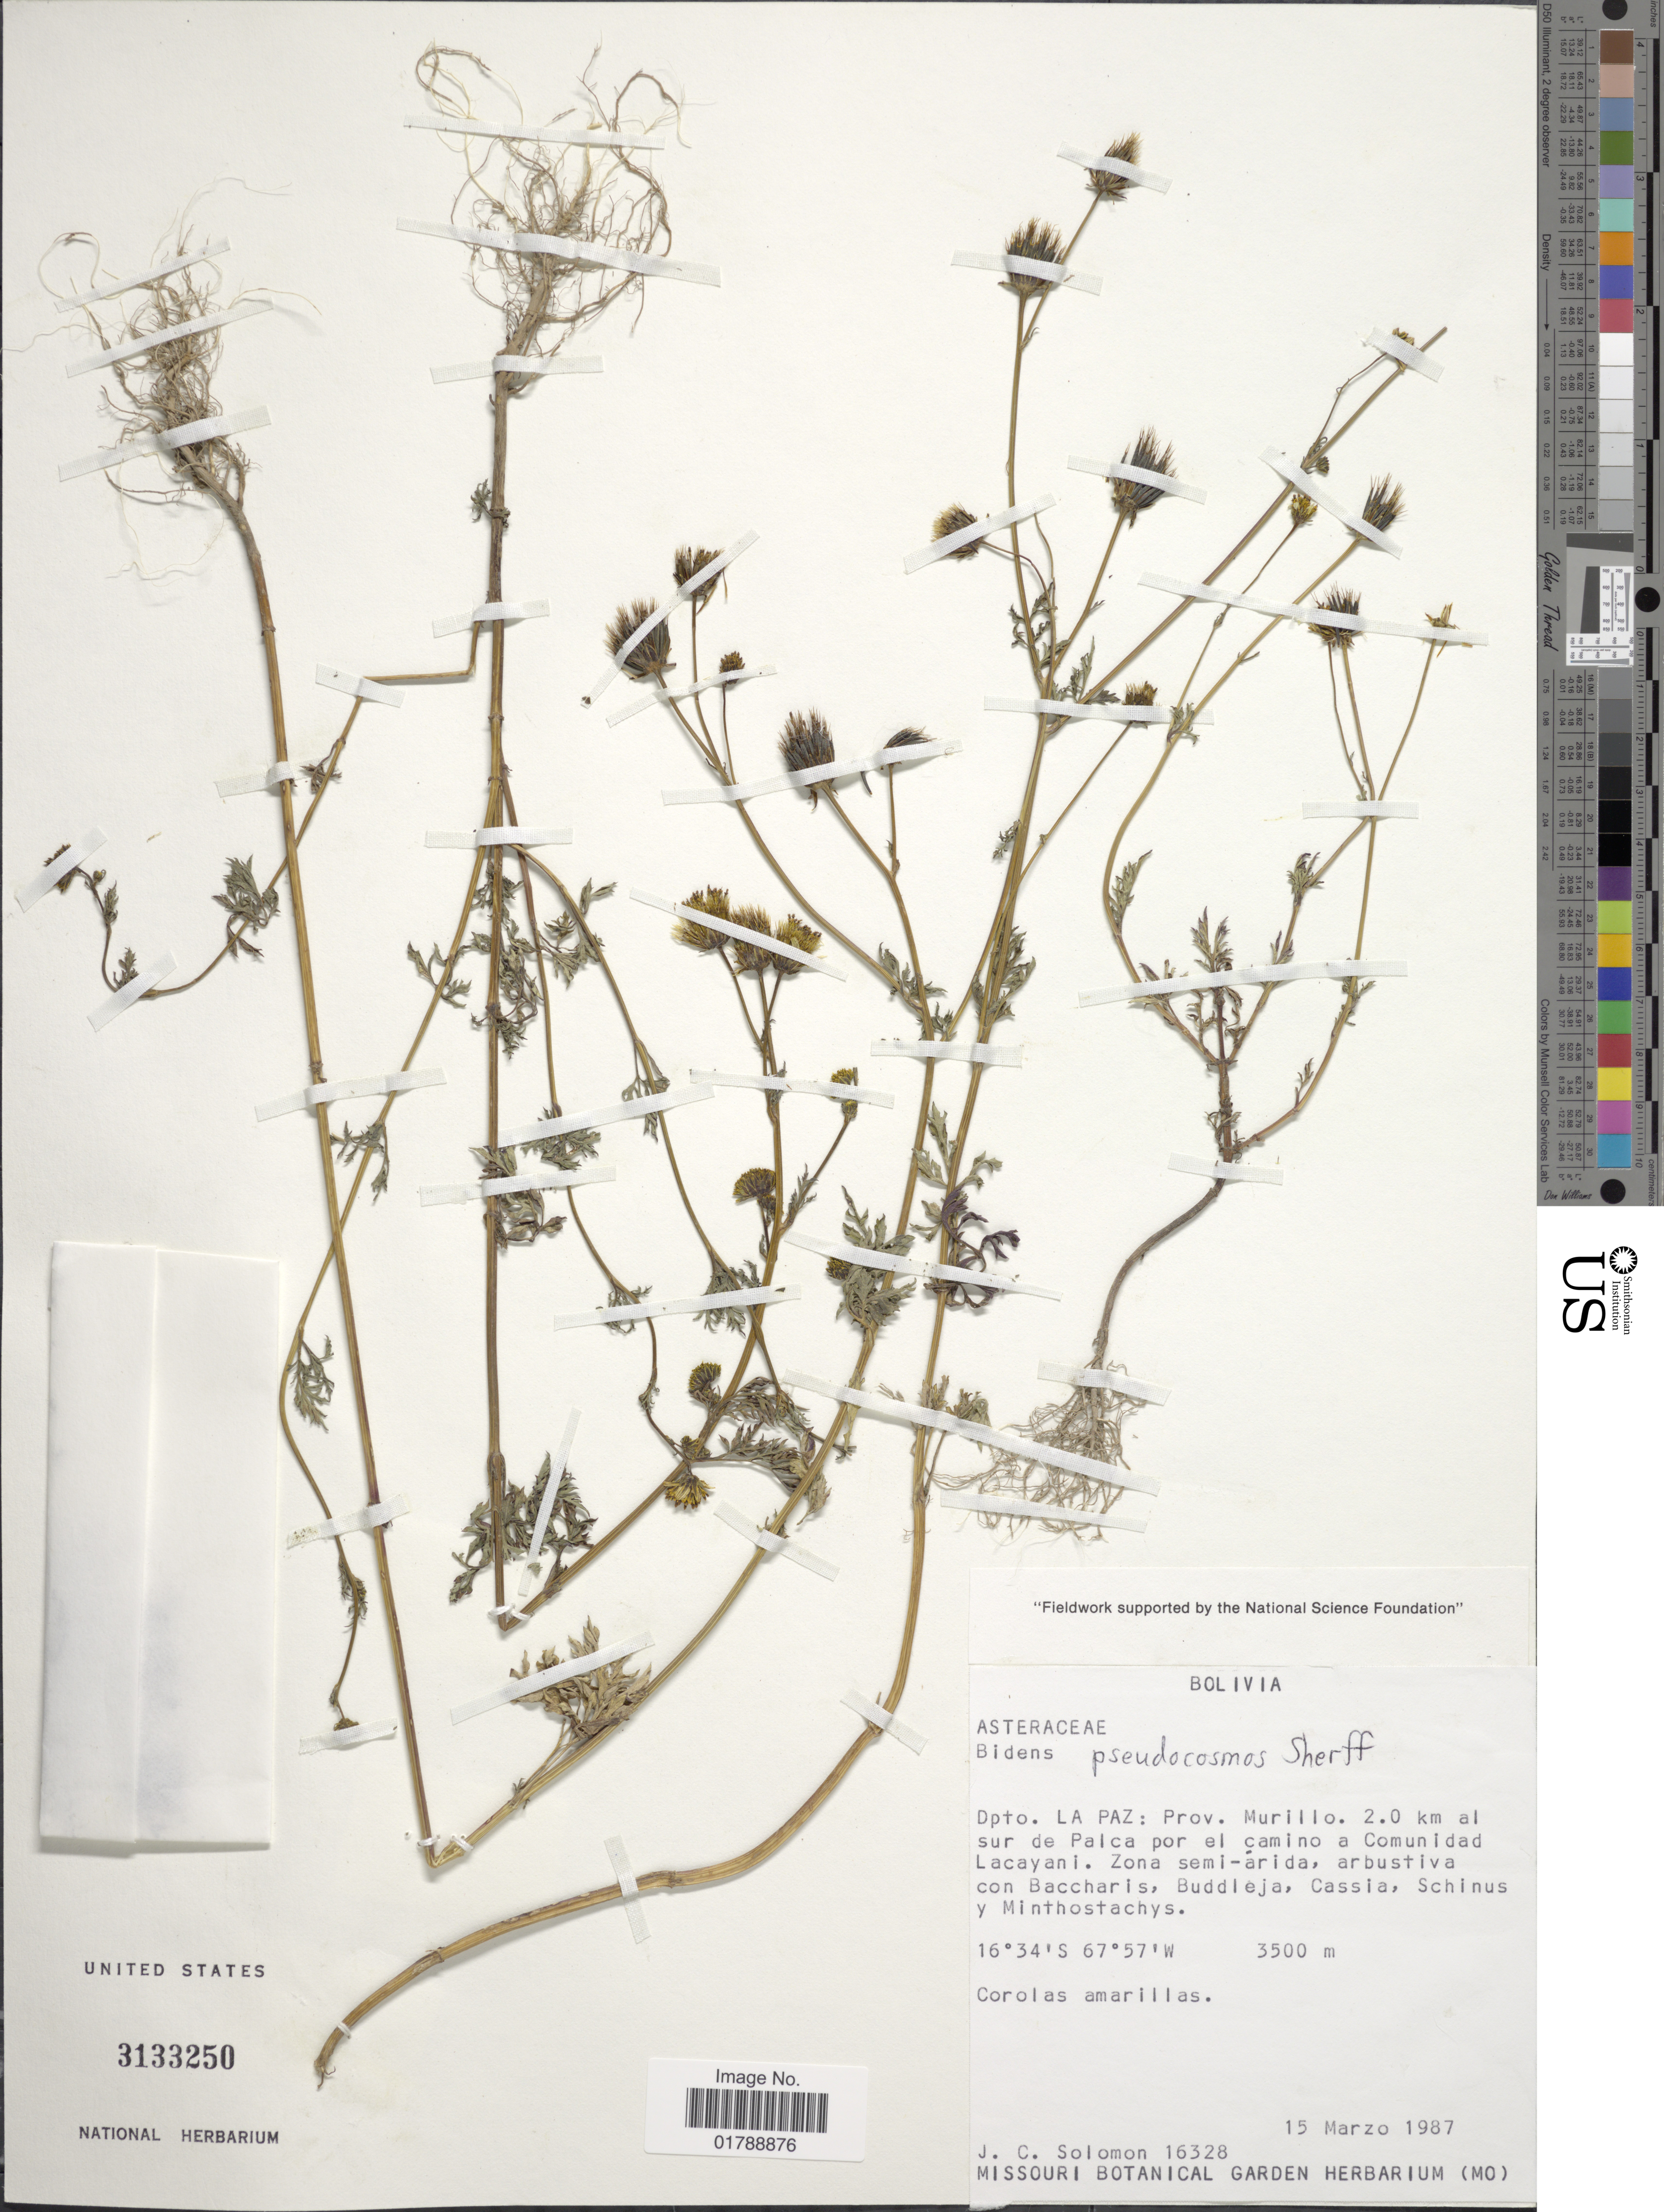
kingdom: Plantae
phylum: Tracheophyta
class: Magnoliopsida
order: Asterales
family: Asteraceae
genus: Bidens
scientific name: Bidens pseudocosmos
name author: Sherff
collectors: J. C. Solomon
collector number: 16328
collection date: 1987-03-15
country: Bolivia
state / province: La Paz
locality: Prov. Murillo. 2.0 km al sur de Palca por el camino a Comunidad Lacayani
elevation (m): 3500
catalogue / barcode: US 3133250